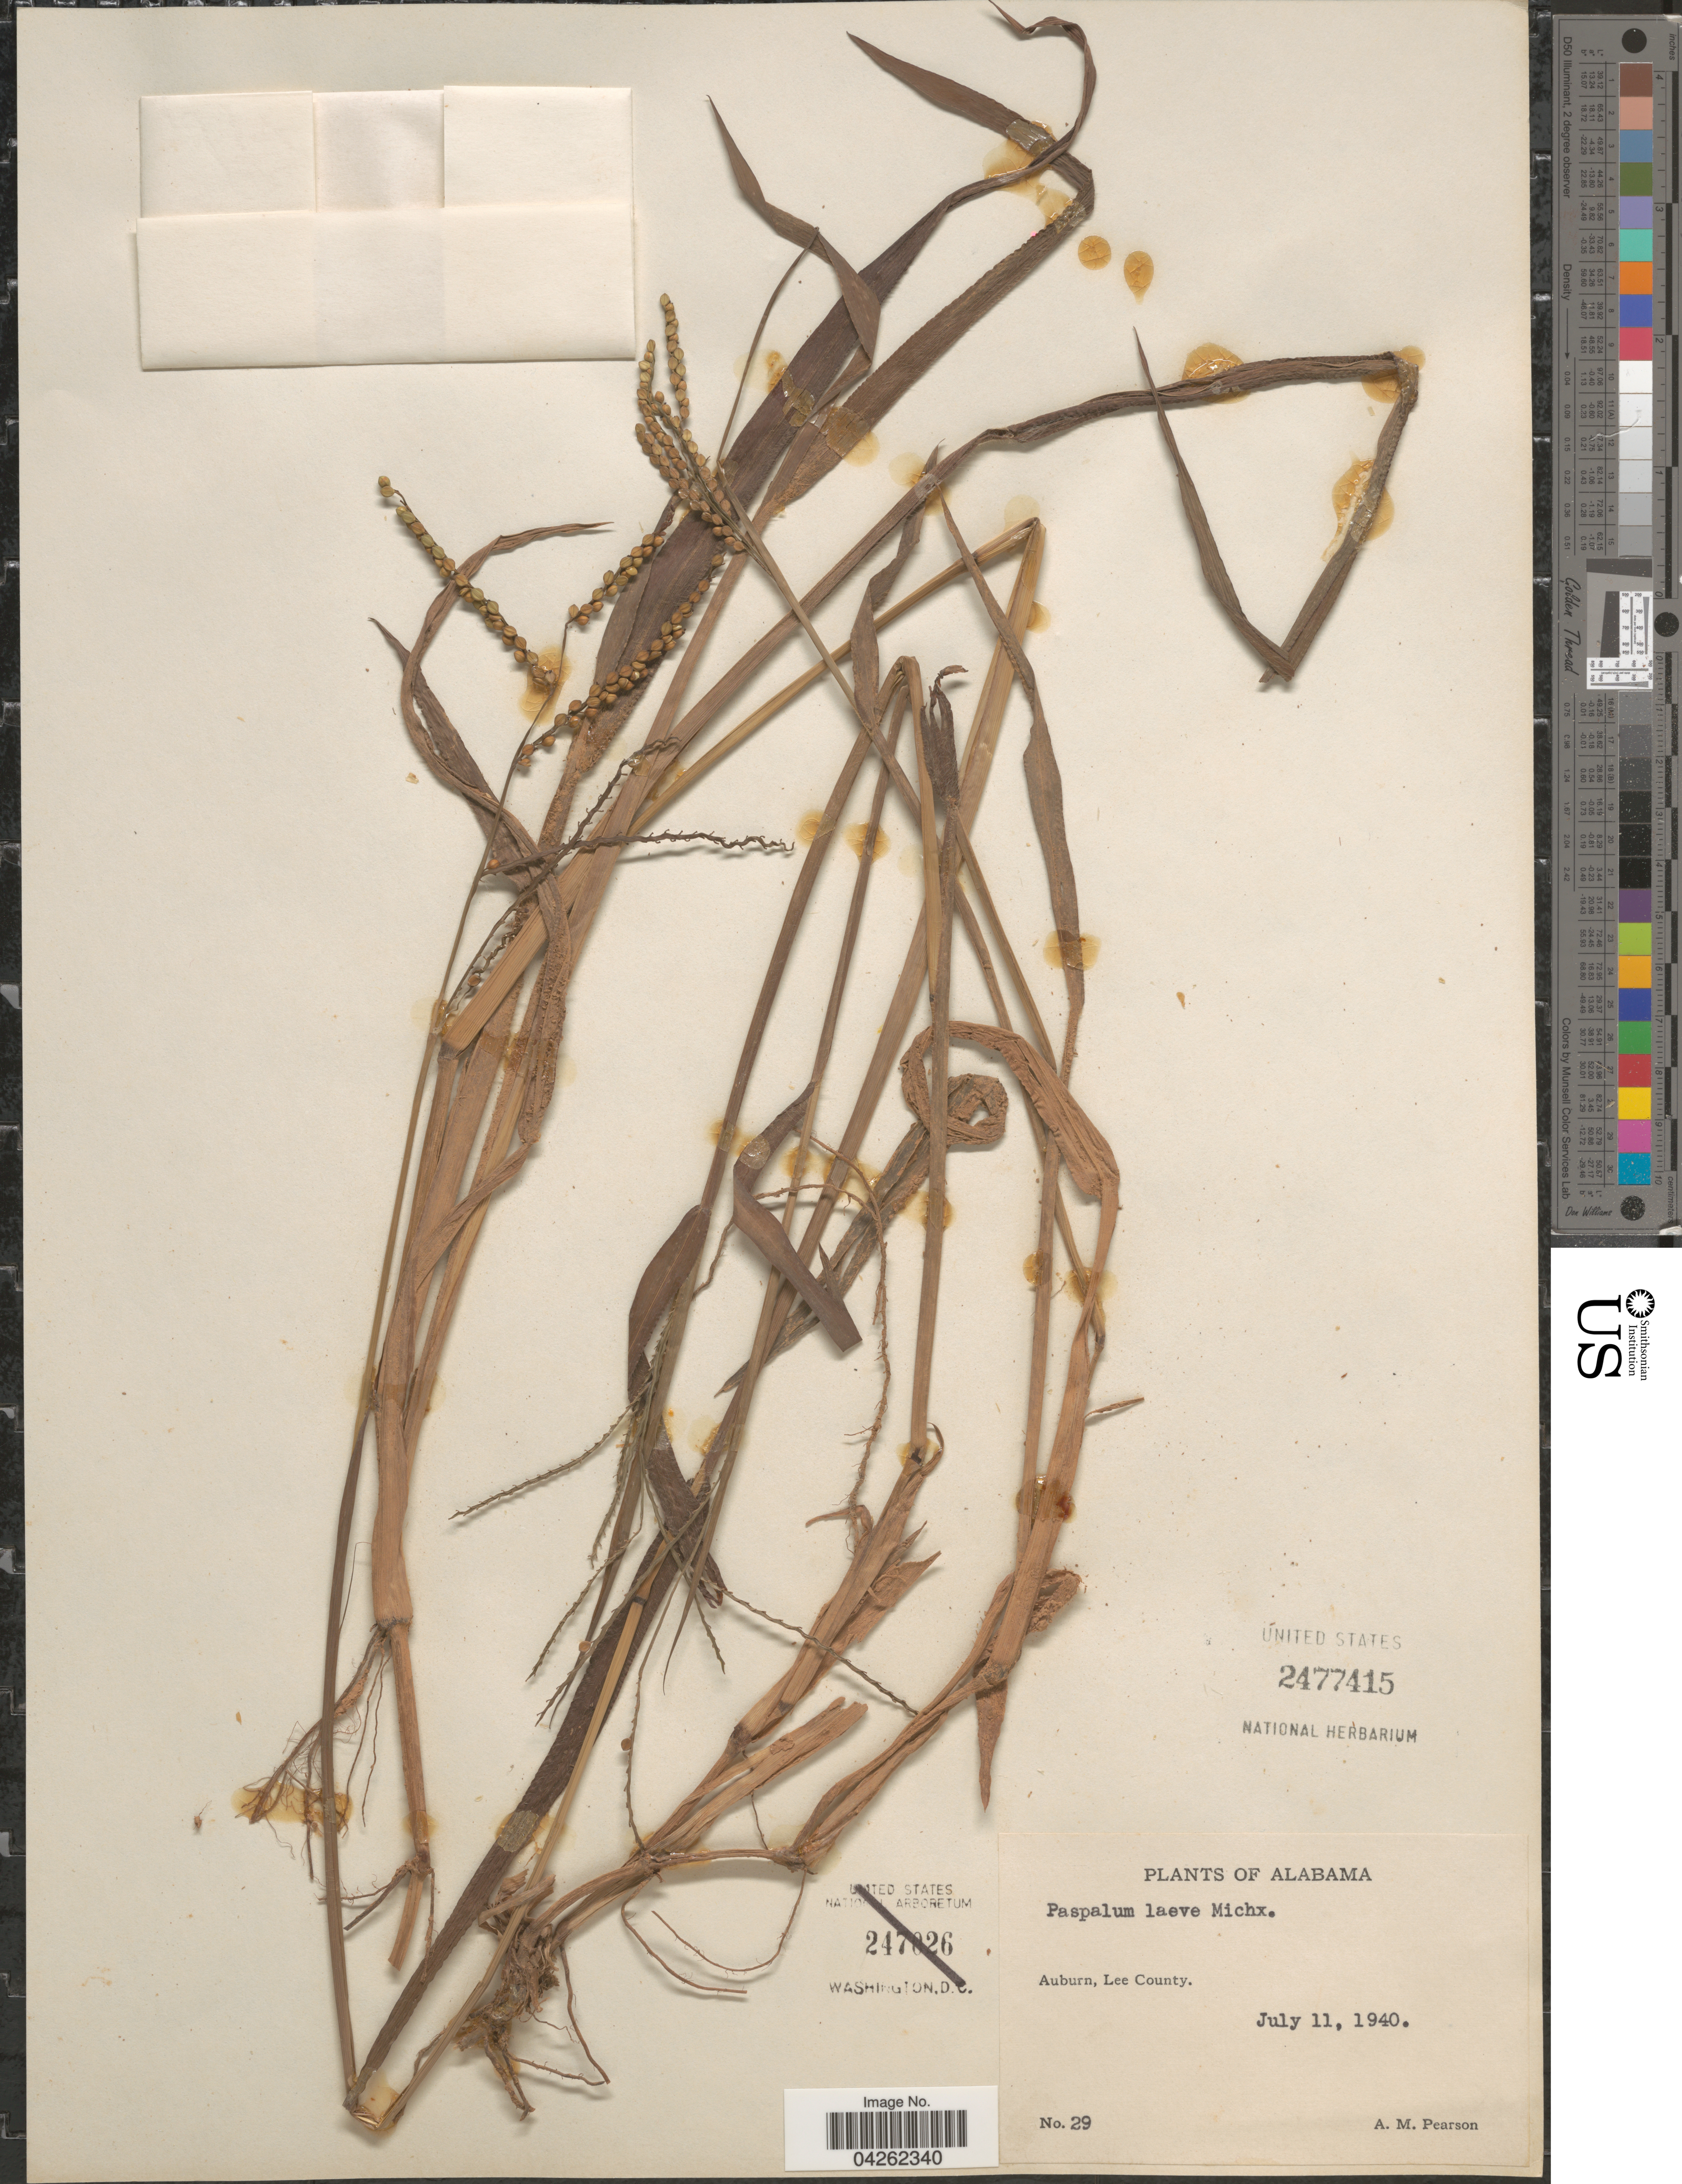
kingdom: Plantae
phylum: Tracheophyta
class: Liliopsida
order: Poales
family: Poaceae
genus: Paspalum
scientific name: Paspalum laeve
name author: Michx.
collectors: A. Pearson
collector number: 29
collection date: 1940-07-11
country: United States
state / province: Alabama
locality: Auburn, Lee County.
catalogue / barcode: US 2477415